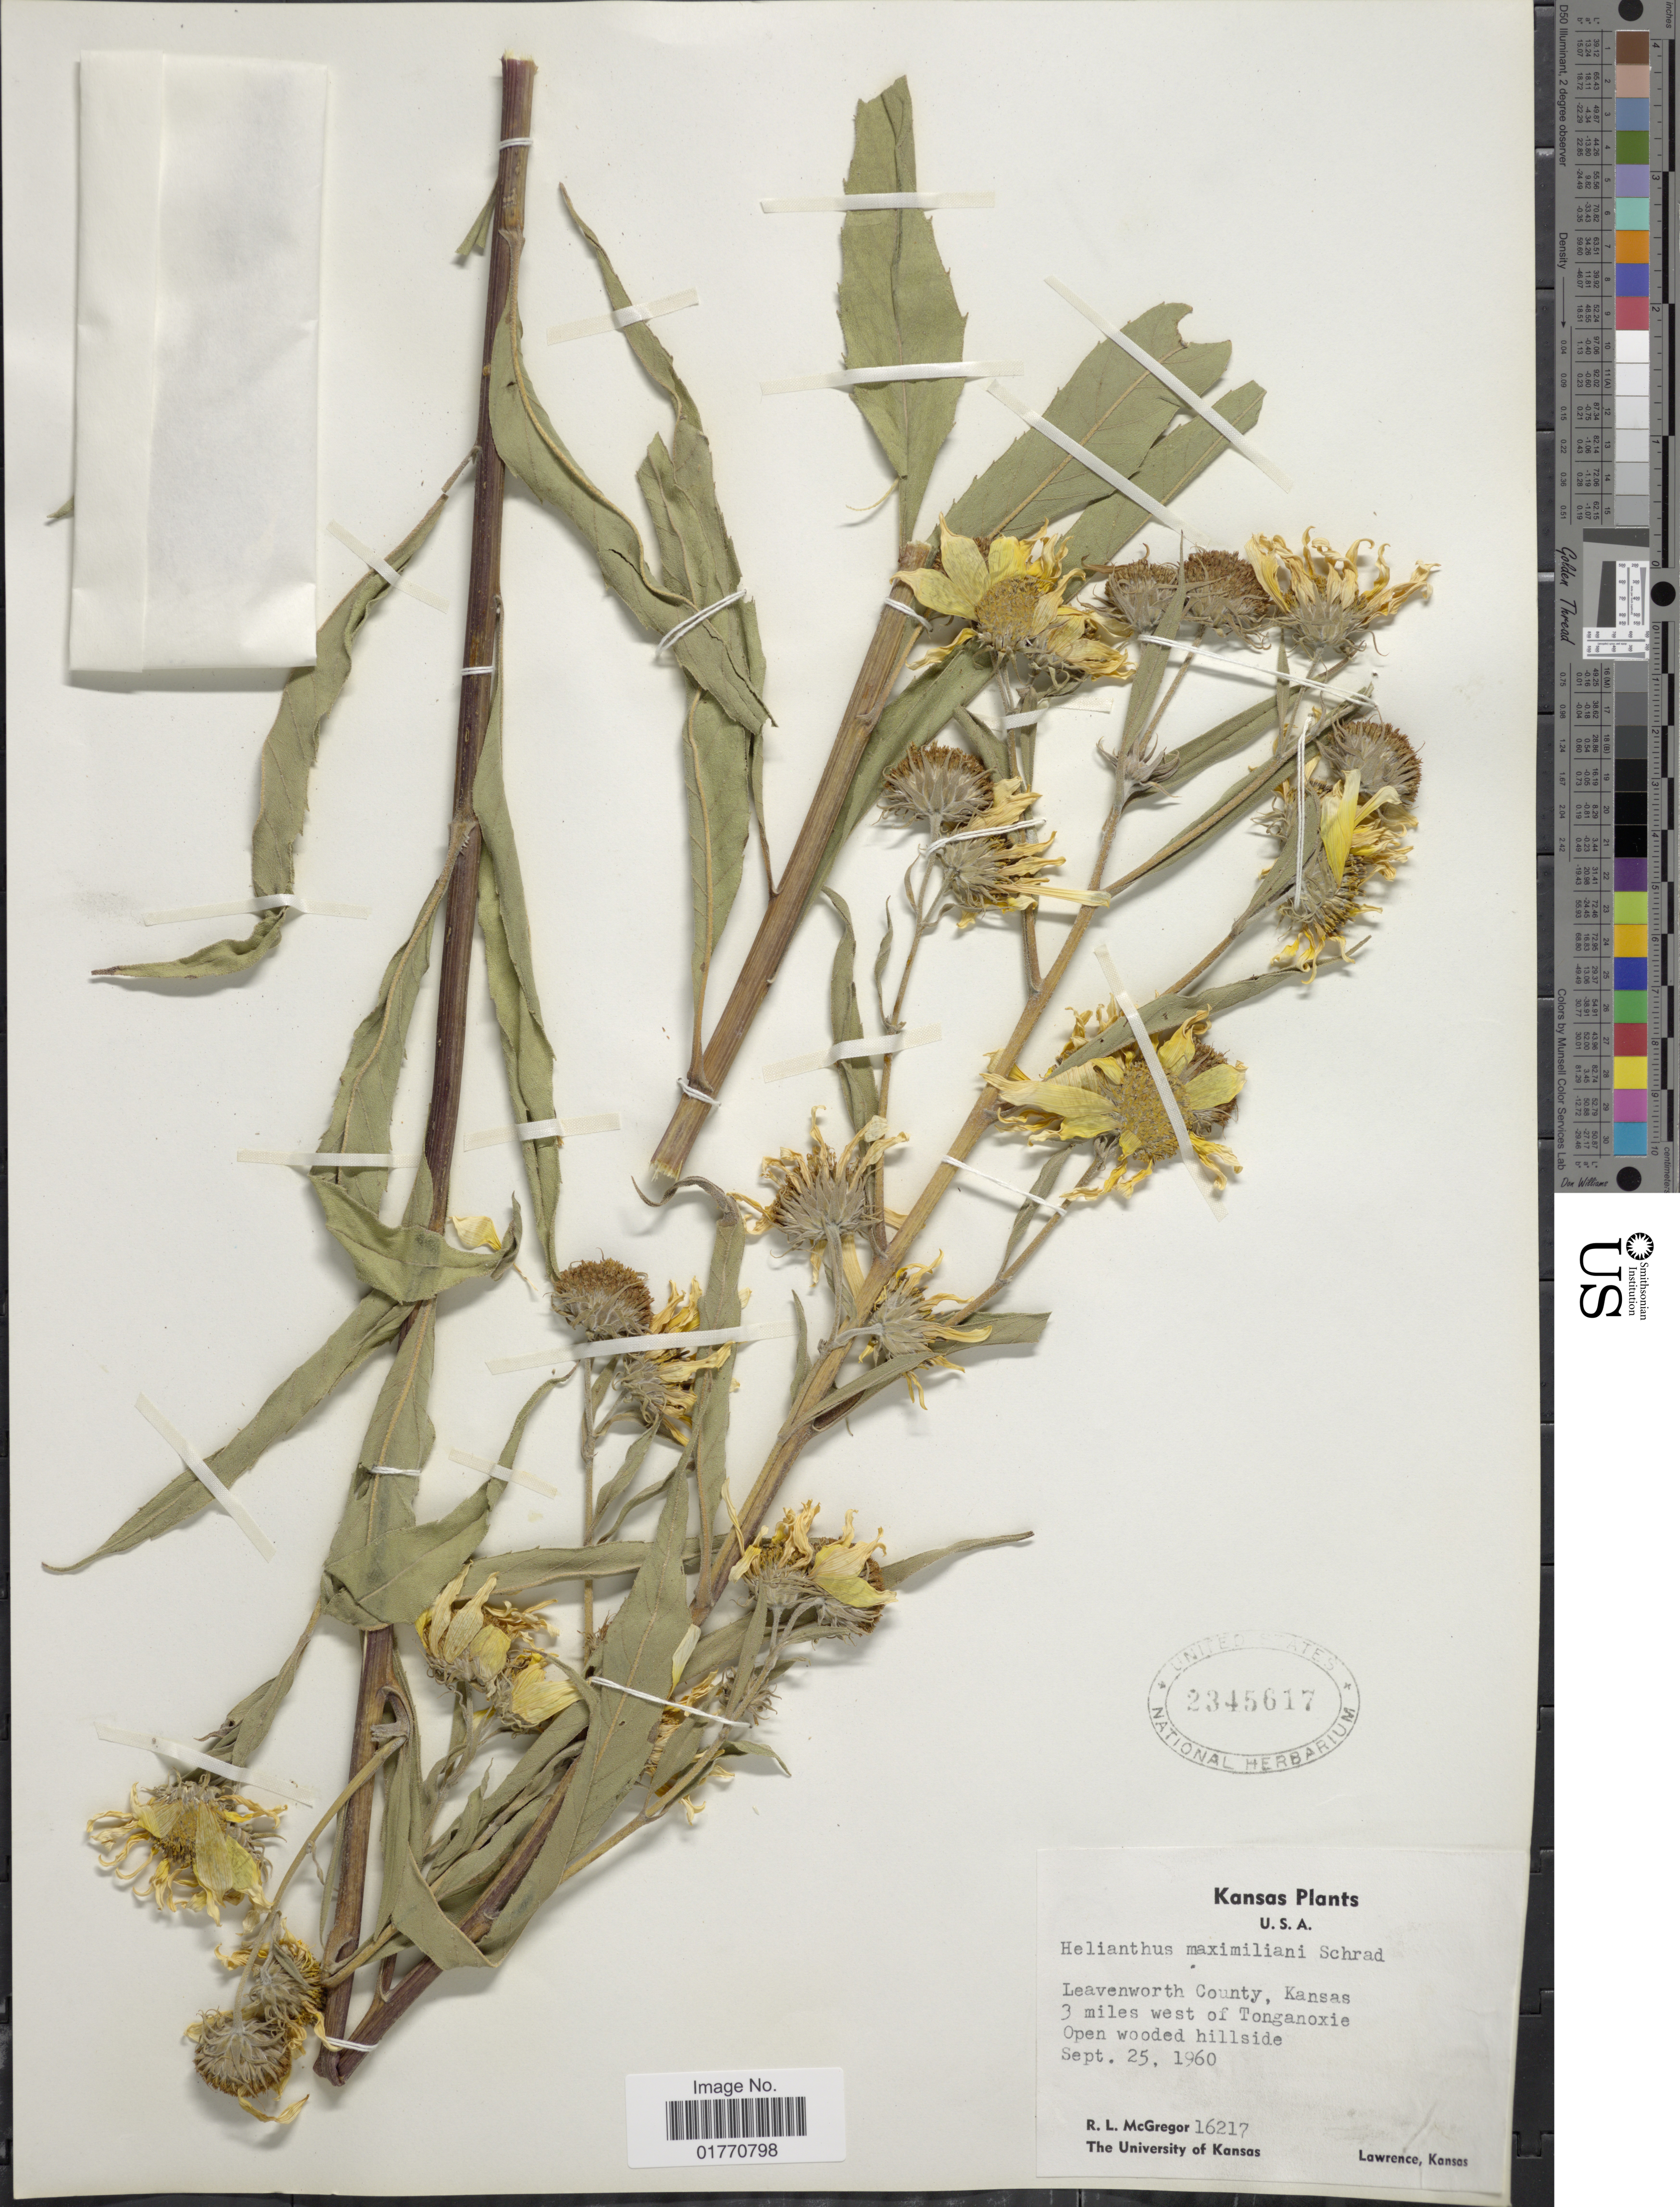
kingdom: Plantae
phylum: Tracheophyta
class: Magnoliopsida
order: Asterales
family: Asteraceae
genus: Helianthus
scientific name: Helianthus maximiliani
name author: Schrad.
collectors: R. McGregor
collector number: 16217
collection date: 1960-09-25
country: United States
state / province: Kansas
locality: Leavenworth County, 3 miles west of Tonganoxie, open wooded hillside.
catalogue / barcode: US 2345617